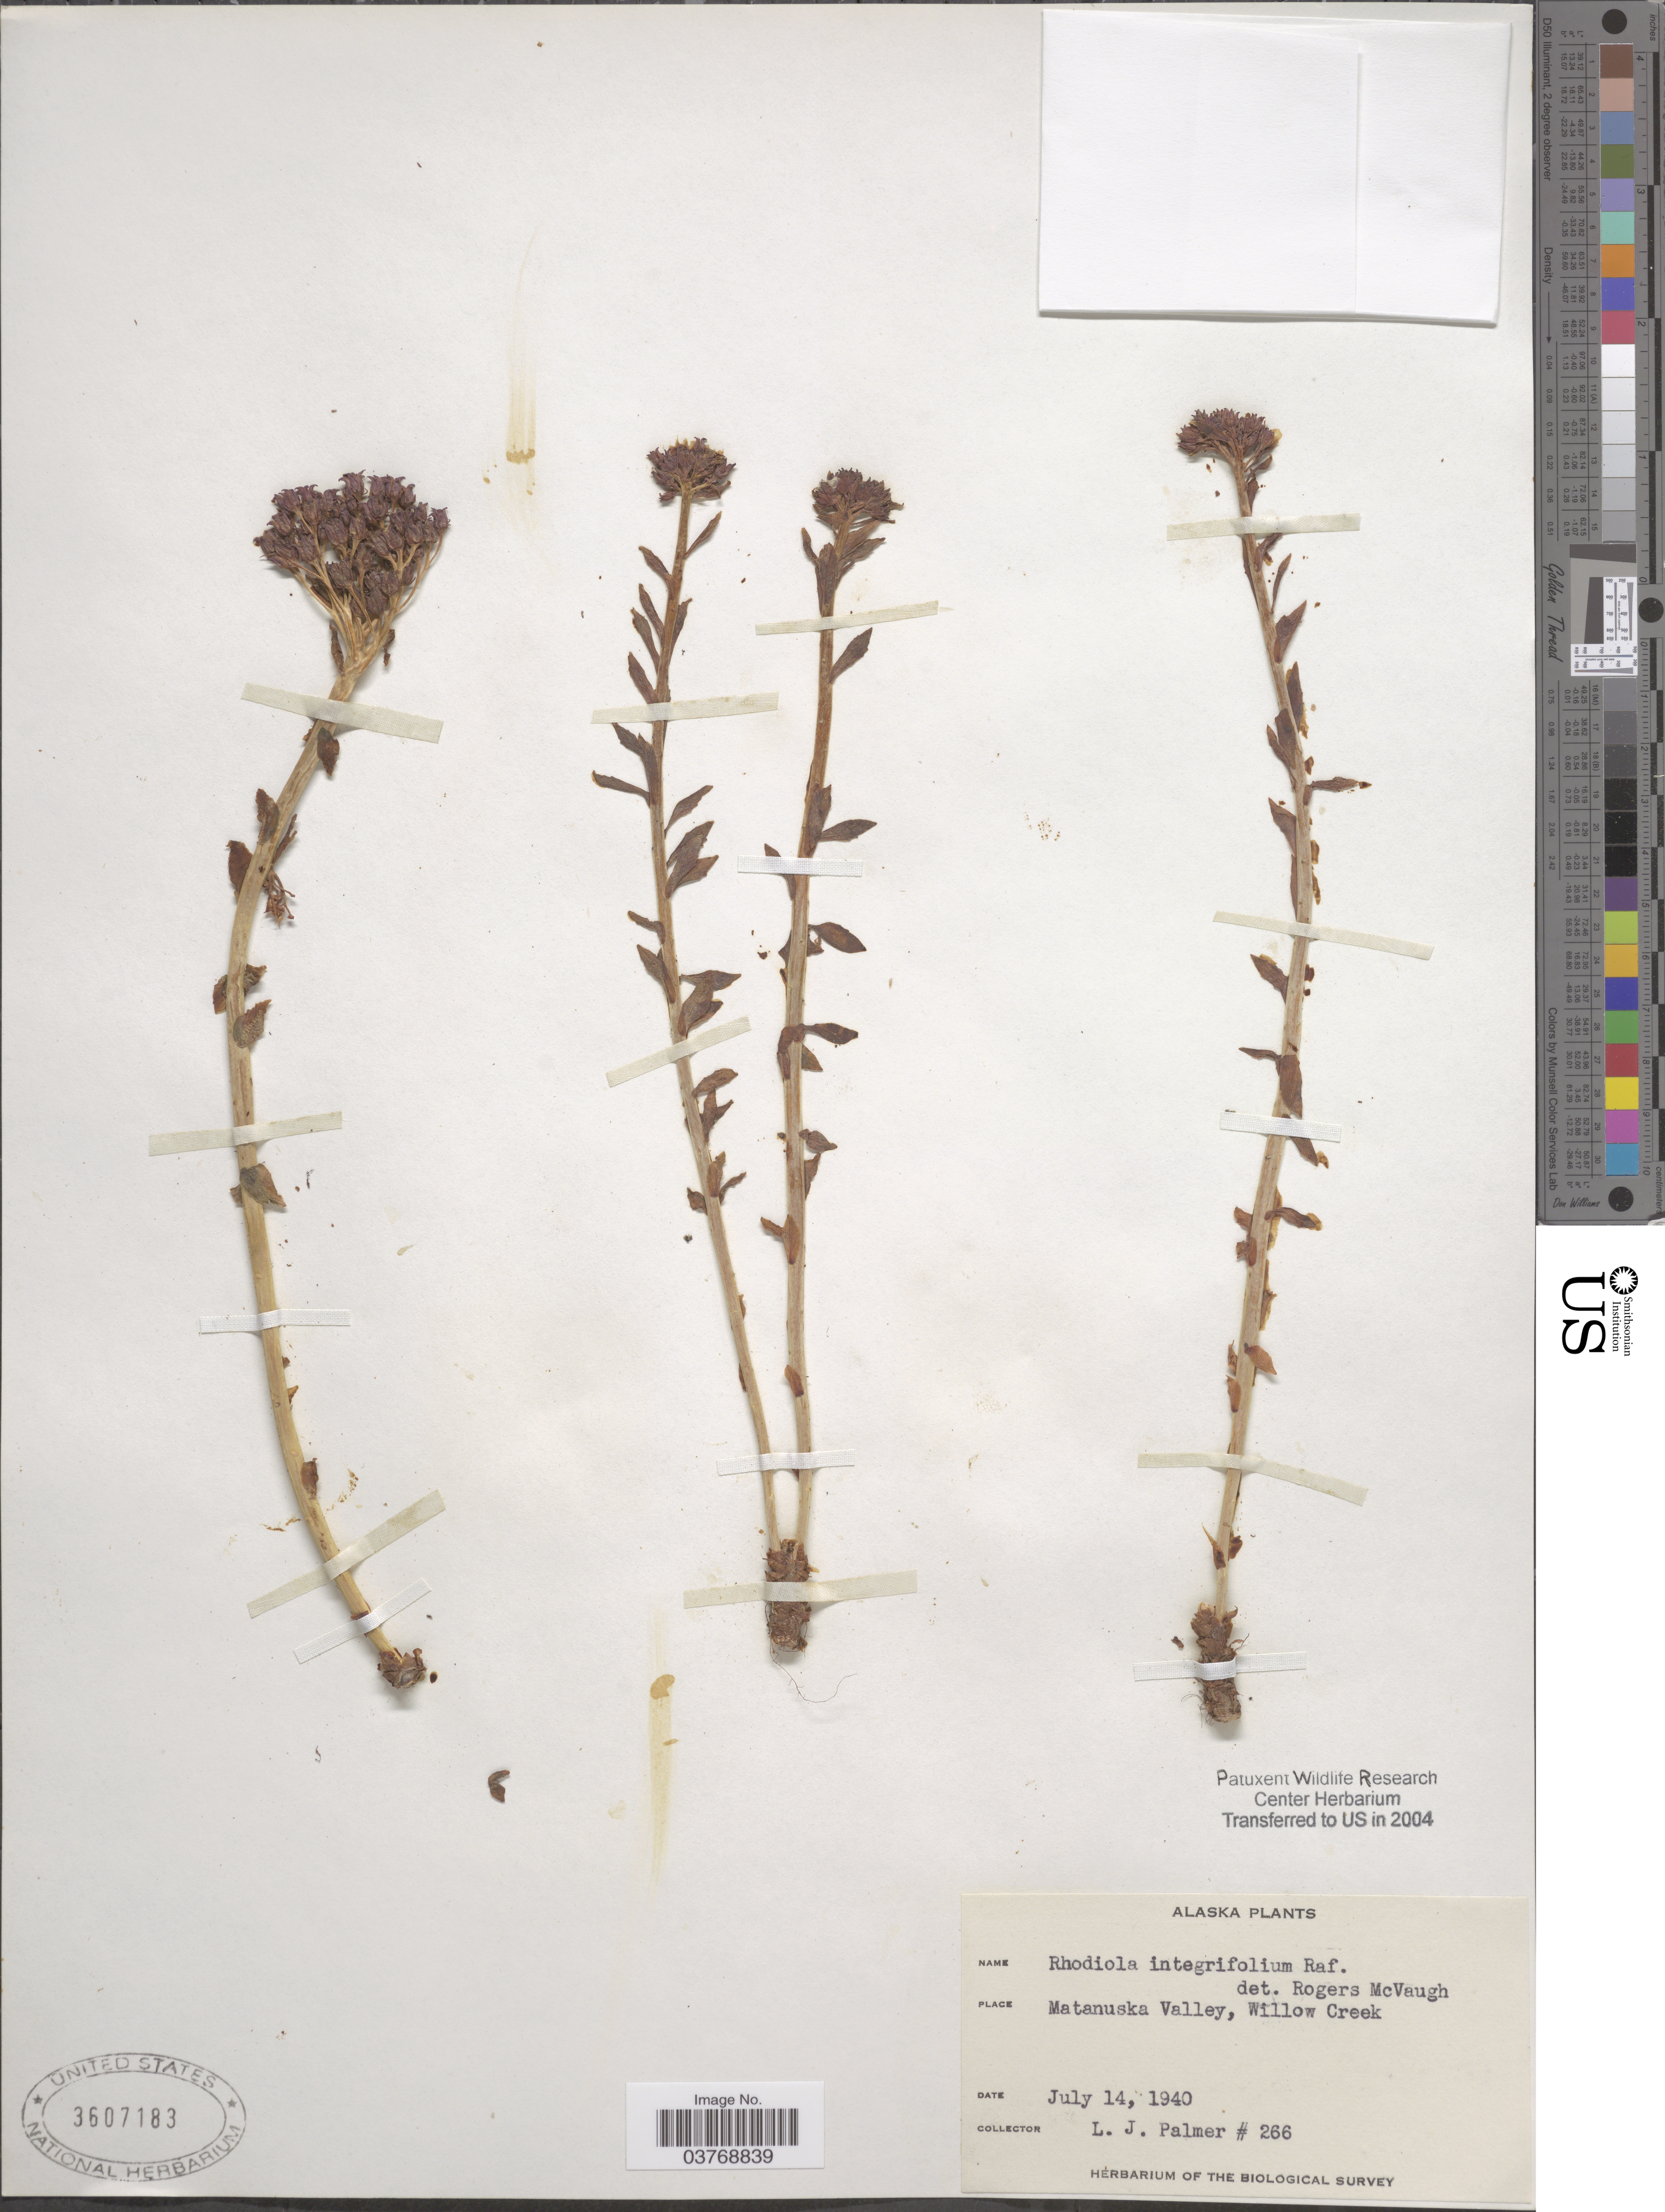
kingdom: Plantae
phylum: Tracheophyta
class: Magnoliopsida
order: Saxifragales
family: Crassulaceae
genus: Rhodiola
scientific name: Rhodiola integrifolia subsp. integrifolia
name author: Raf.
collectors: L. J. Palmer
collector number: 266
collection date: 1940-07-14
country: United States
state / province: Alaska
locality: Matanuska Valley, Willow Creek.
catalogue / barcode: US 3607183